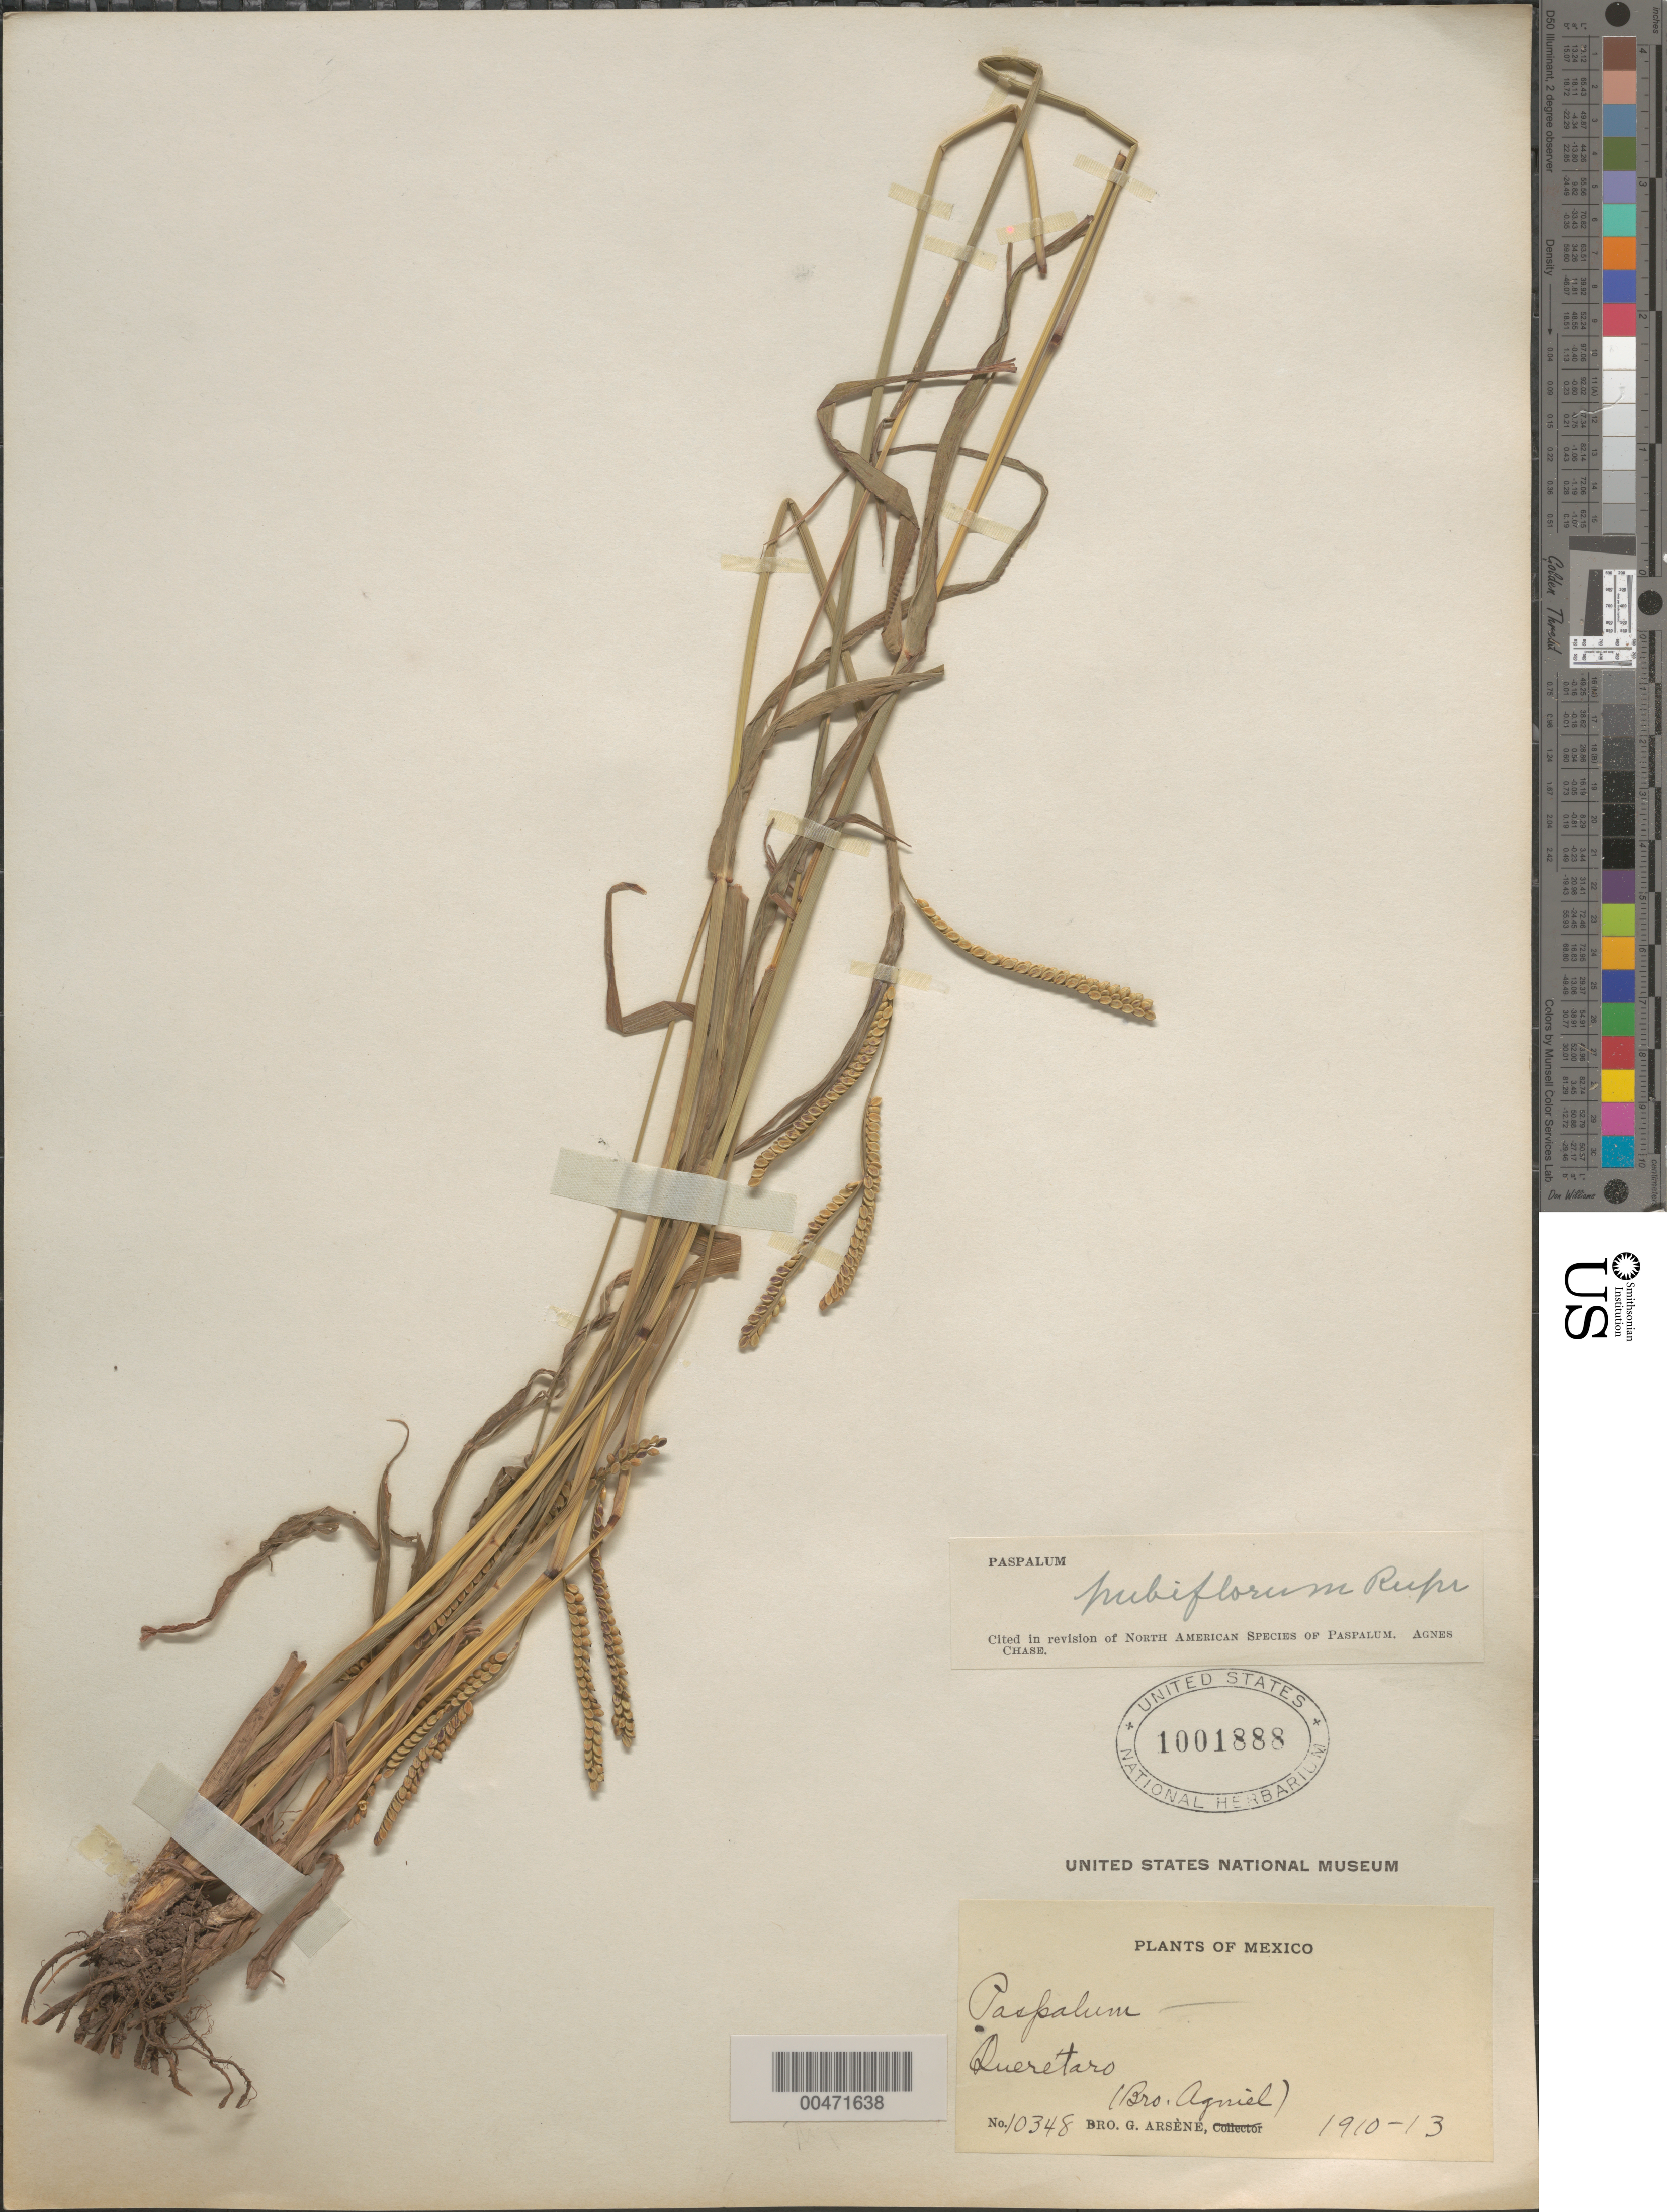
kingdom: Plantae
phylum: Tracheophyta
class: Liliopsida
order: Poales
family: Poaceae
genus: Paspalum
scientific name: Paspalum pubiflorum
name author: Rupr. ex E. Fourn.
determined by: Chase, [M.] Agnes, (US)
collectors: Bro. Agniel & Bro. G. Arsène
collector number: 10348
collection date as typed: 1910 to 1913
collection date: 1910/1913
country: Mexico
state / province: Querétaro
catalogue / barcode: US 1001888